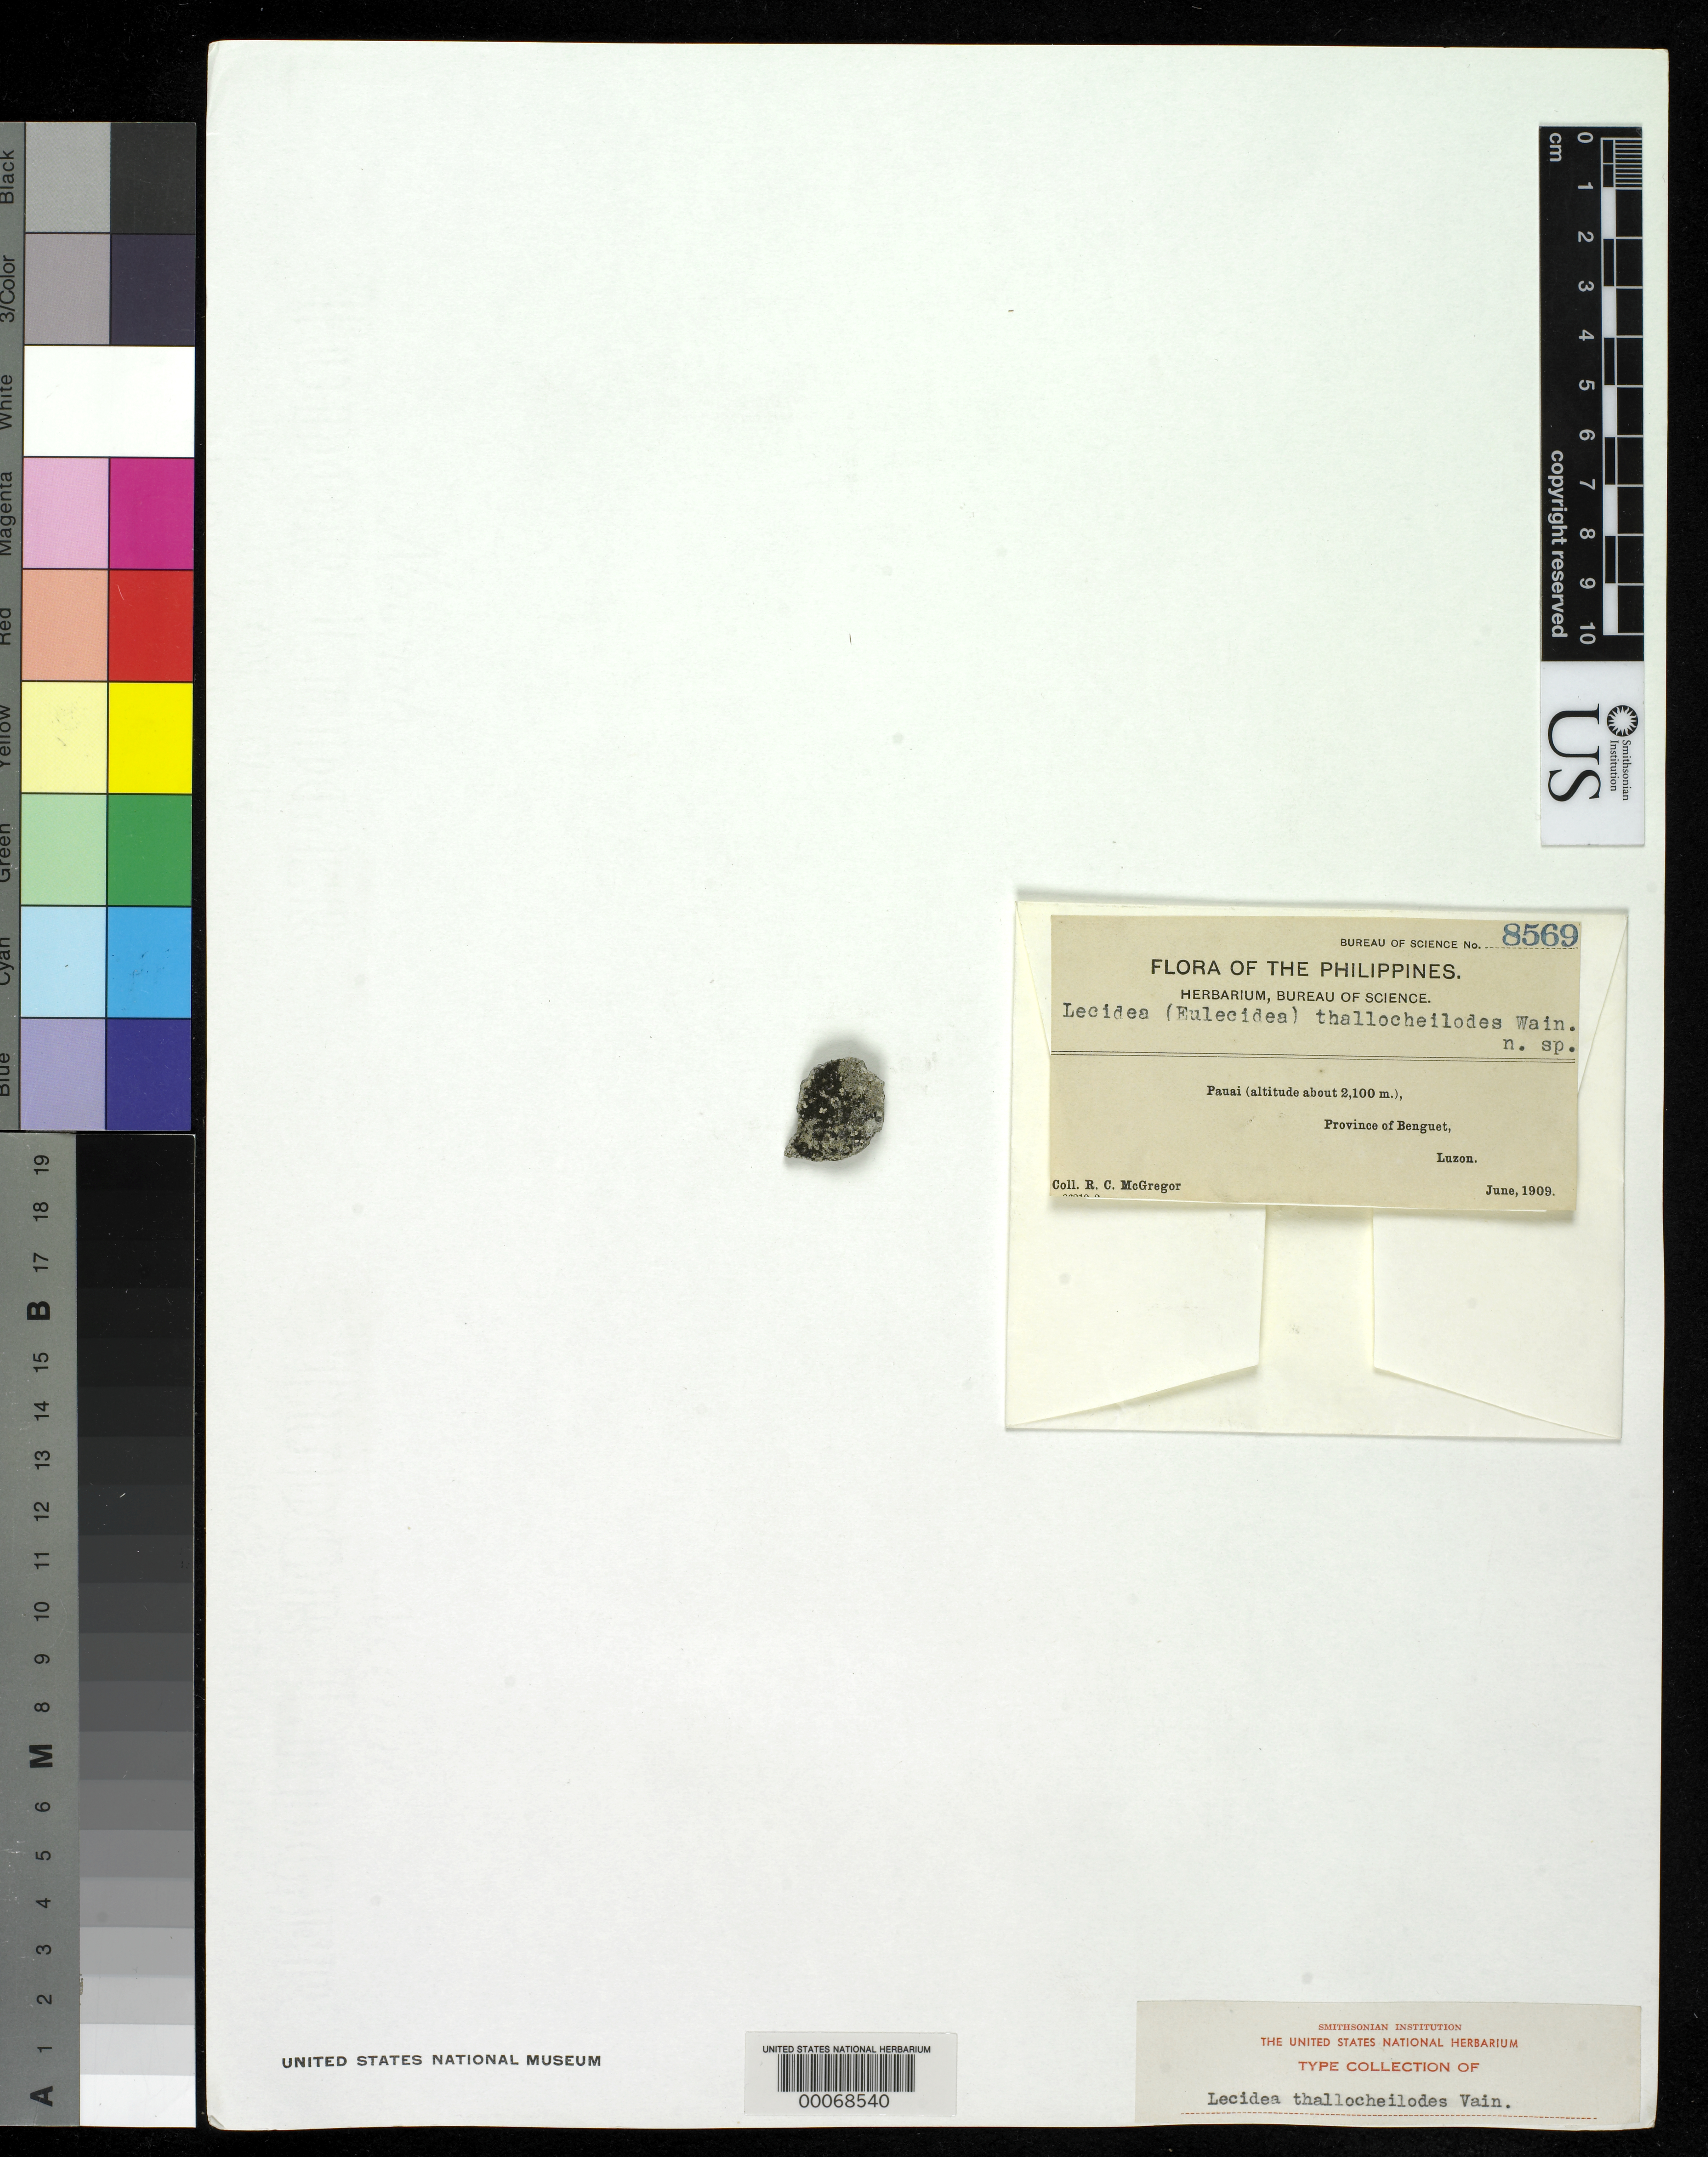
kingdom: Fungi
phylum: Ascomycota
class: Lecanoromycetes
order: Lecideales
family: Lecideaceae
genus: Lecidea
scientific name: Lecidea thallocheiloides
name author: Vain.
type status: Isotype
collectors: R. McGregor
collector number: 8569 Bur. Sci.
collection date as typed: Jun 1909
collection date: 1909-06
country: Philippines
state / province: Cordillera (Administrative Region)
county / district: Benguet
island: Luzon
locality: Pauai.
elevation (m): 2100